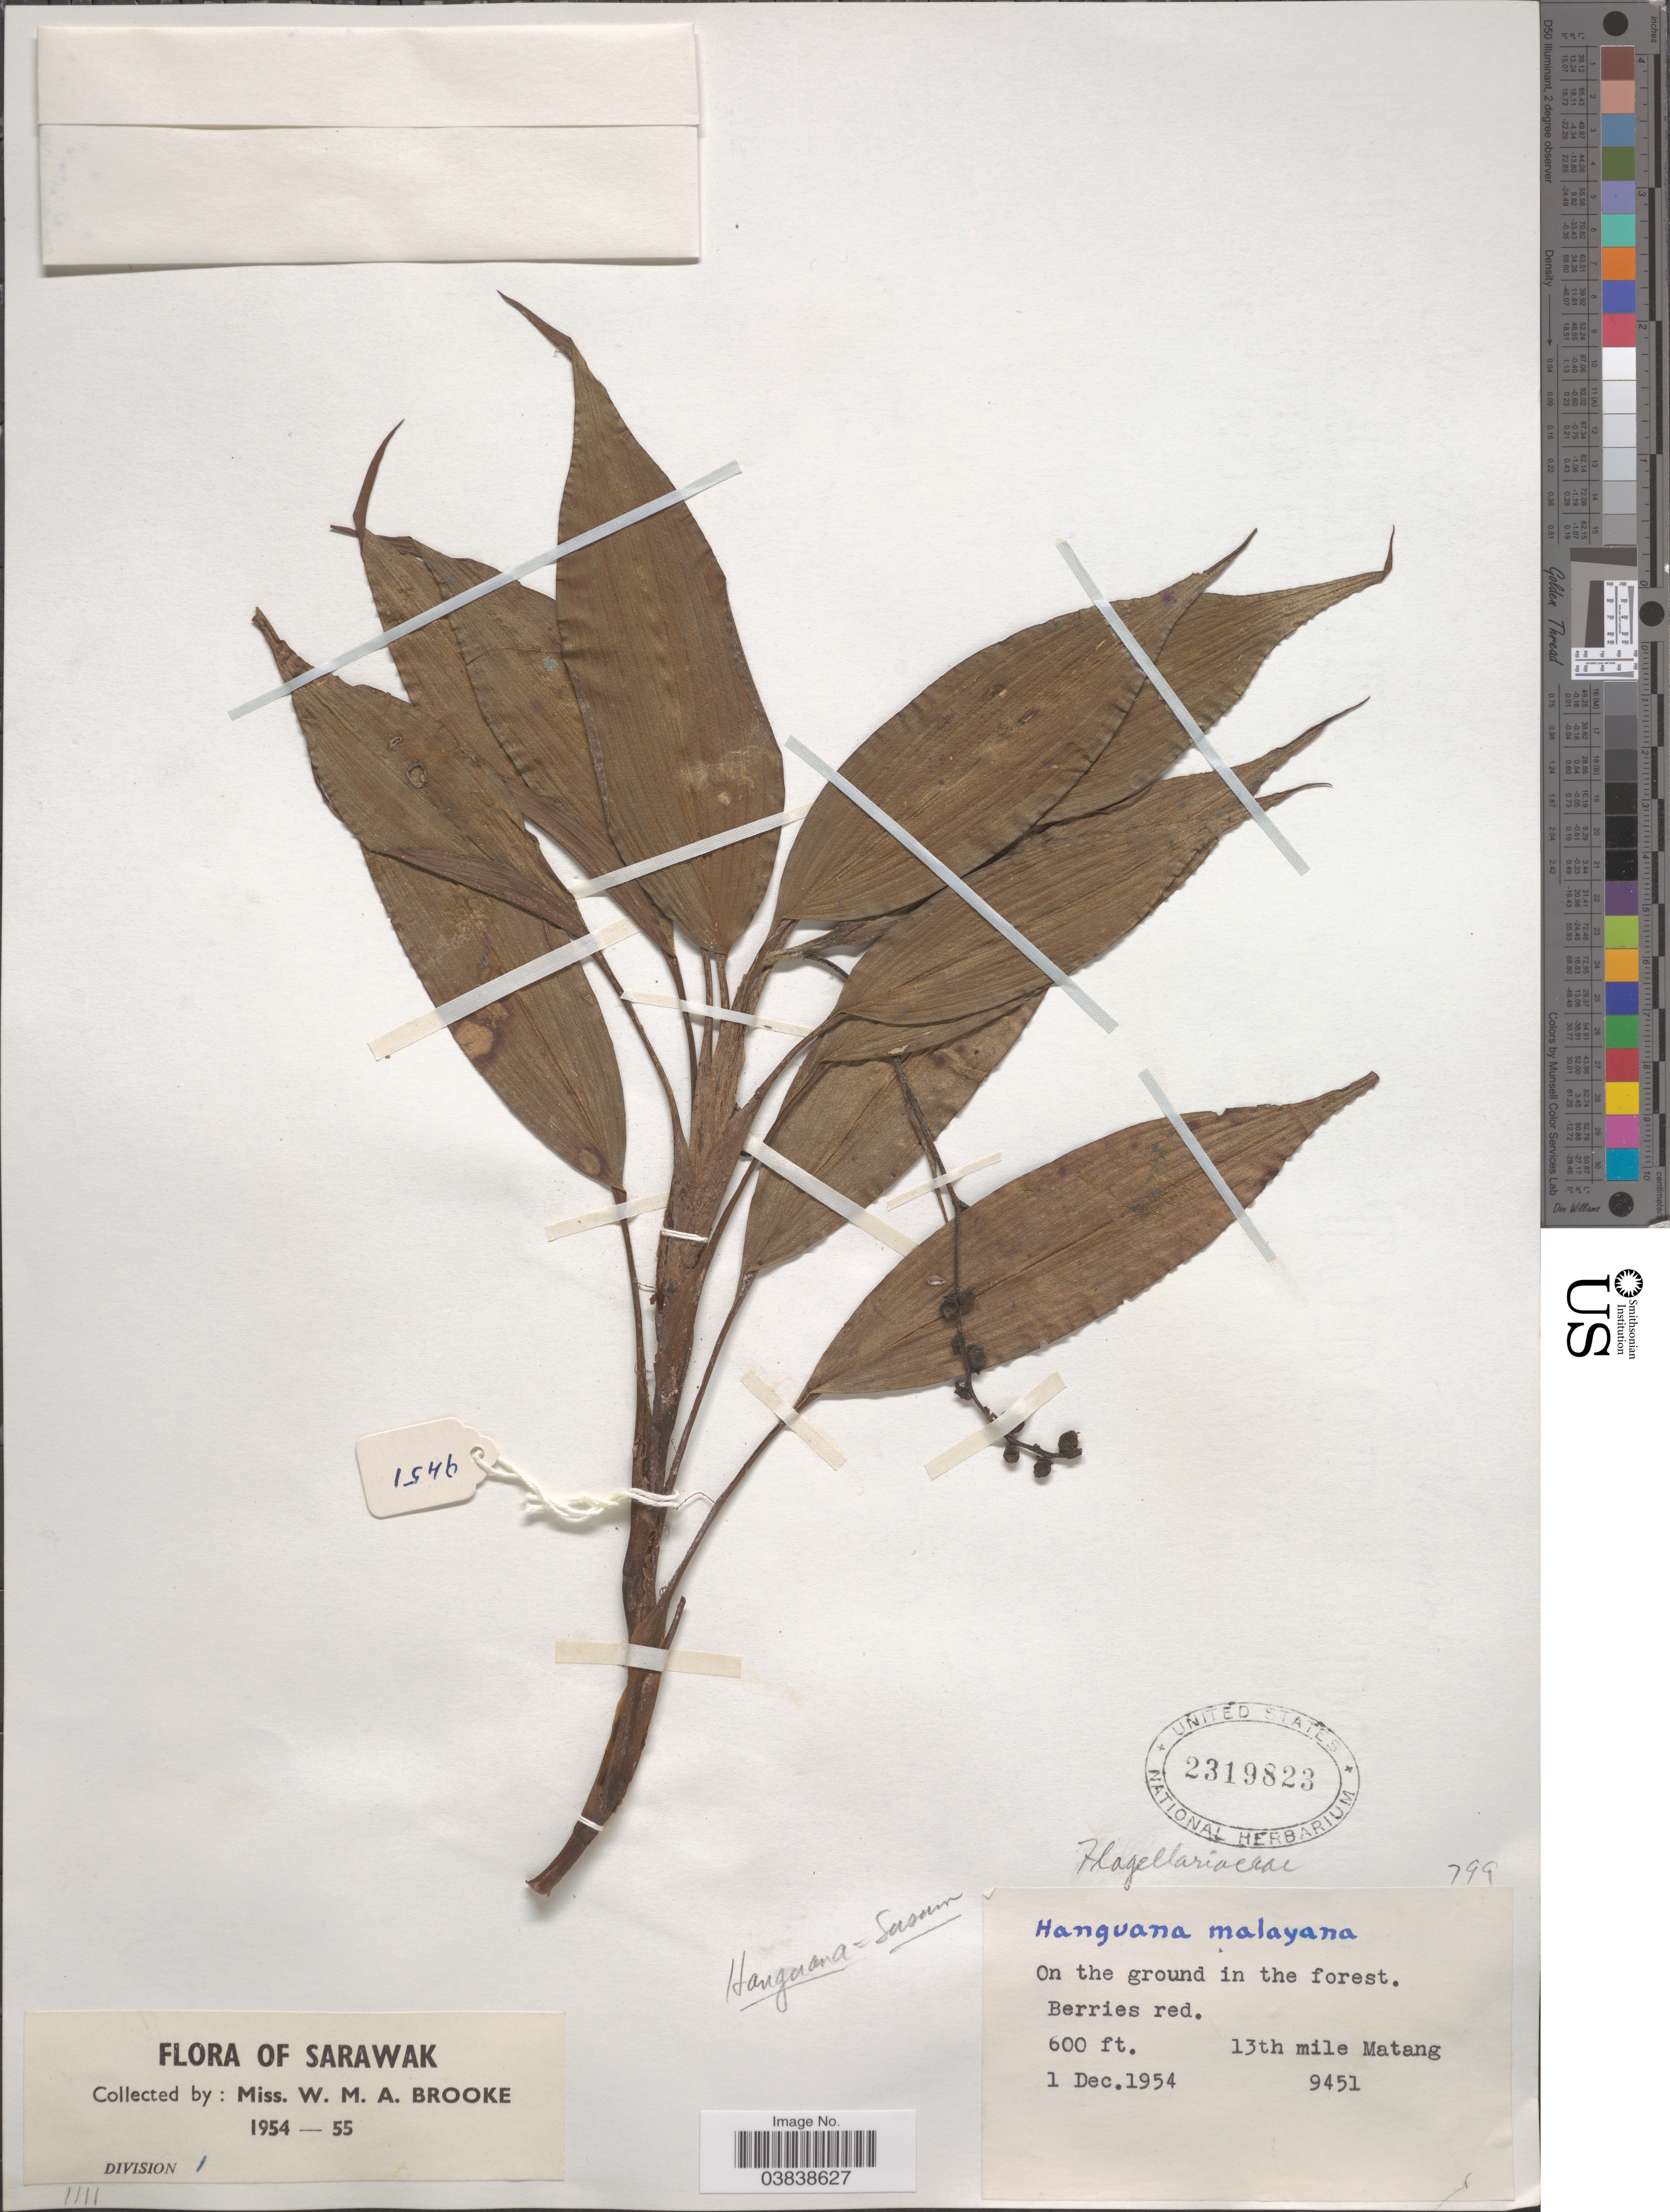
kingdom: Plantae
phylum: Tracheophyta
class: Liliopsida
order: Commelinales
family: Hanguanaceae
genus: Hanguana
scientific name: Hanguana malayana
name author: (Jack) Merr.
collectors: W. Brooke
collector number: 9451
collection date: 1954-12-01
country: Malaysia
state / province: Sarawak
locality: On the ground in the forest. 13th mile Matang.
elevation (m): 183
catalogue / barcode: US 2319823